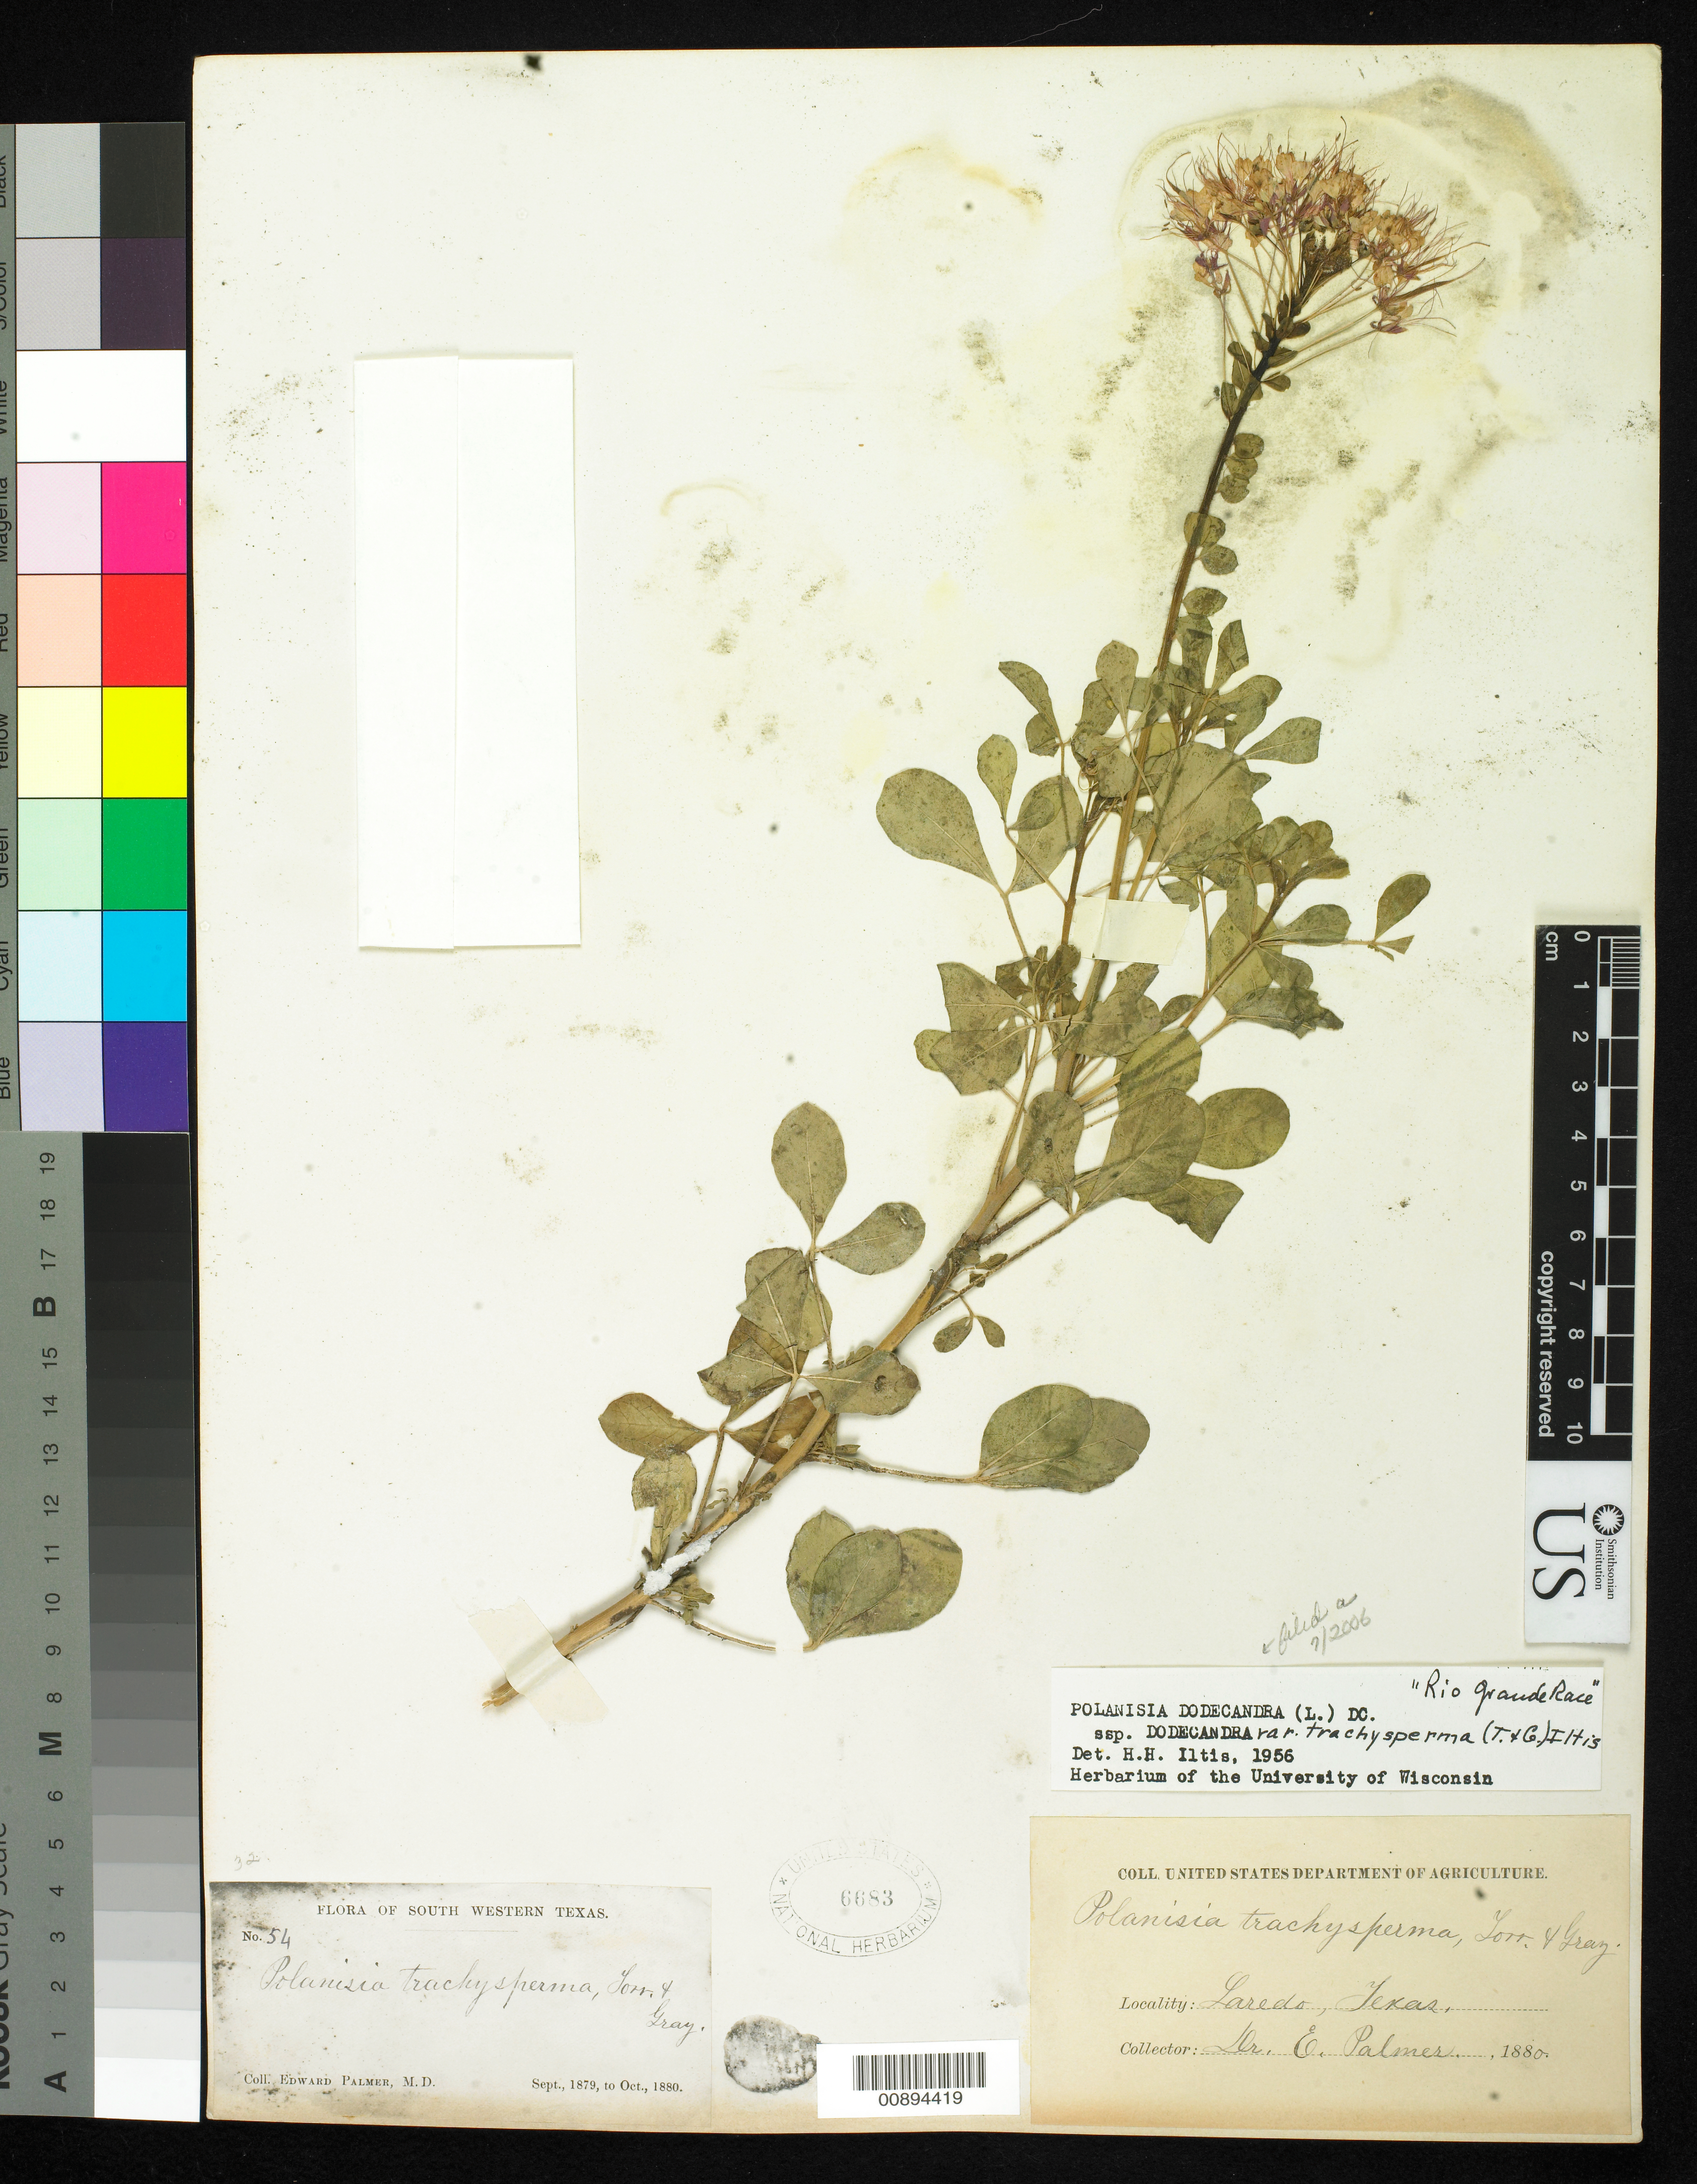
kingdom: Plantae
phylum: Tracheophyta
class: Magnoliopsida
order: Brassicales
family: Cleomaceae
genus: Polanisia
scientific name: Polanisia trachysperma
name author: Torr. & A. Gray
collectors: E. Palmer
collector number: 54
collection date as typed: Sep 1879 to -- Oct 1880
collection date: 1879-09/1880-10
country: United States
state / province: Texas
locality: Laredo, Texas.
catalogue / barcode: US 6683